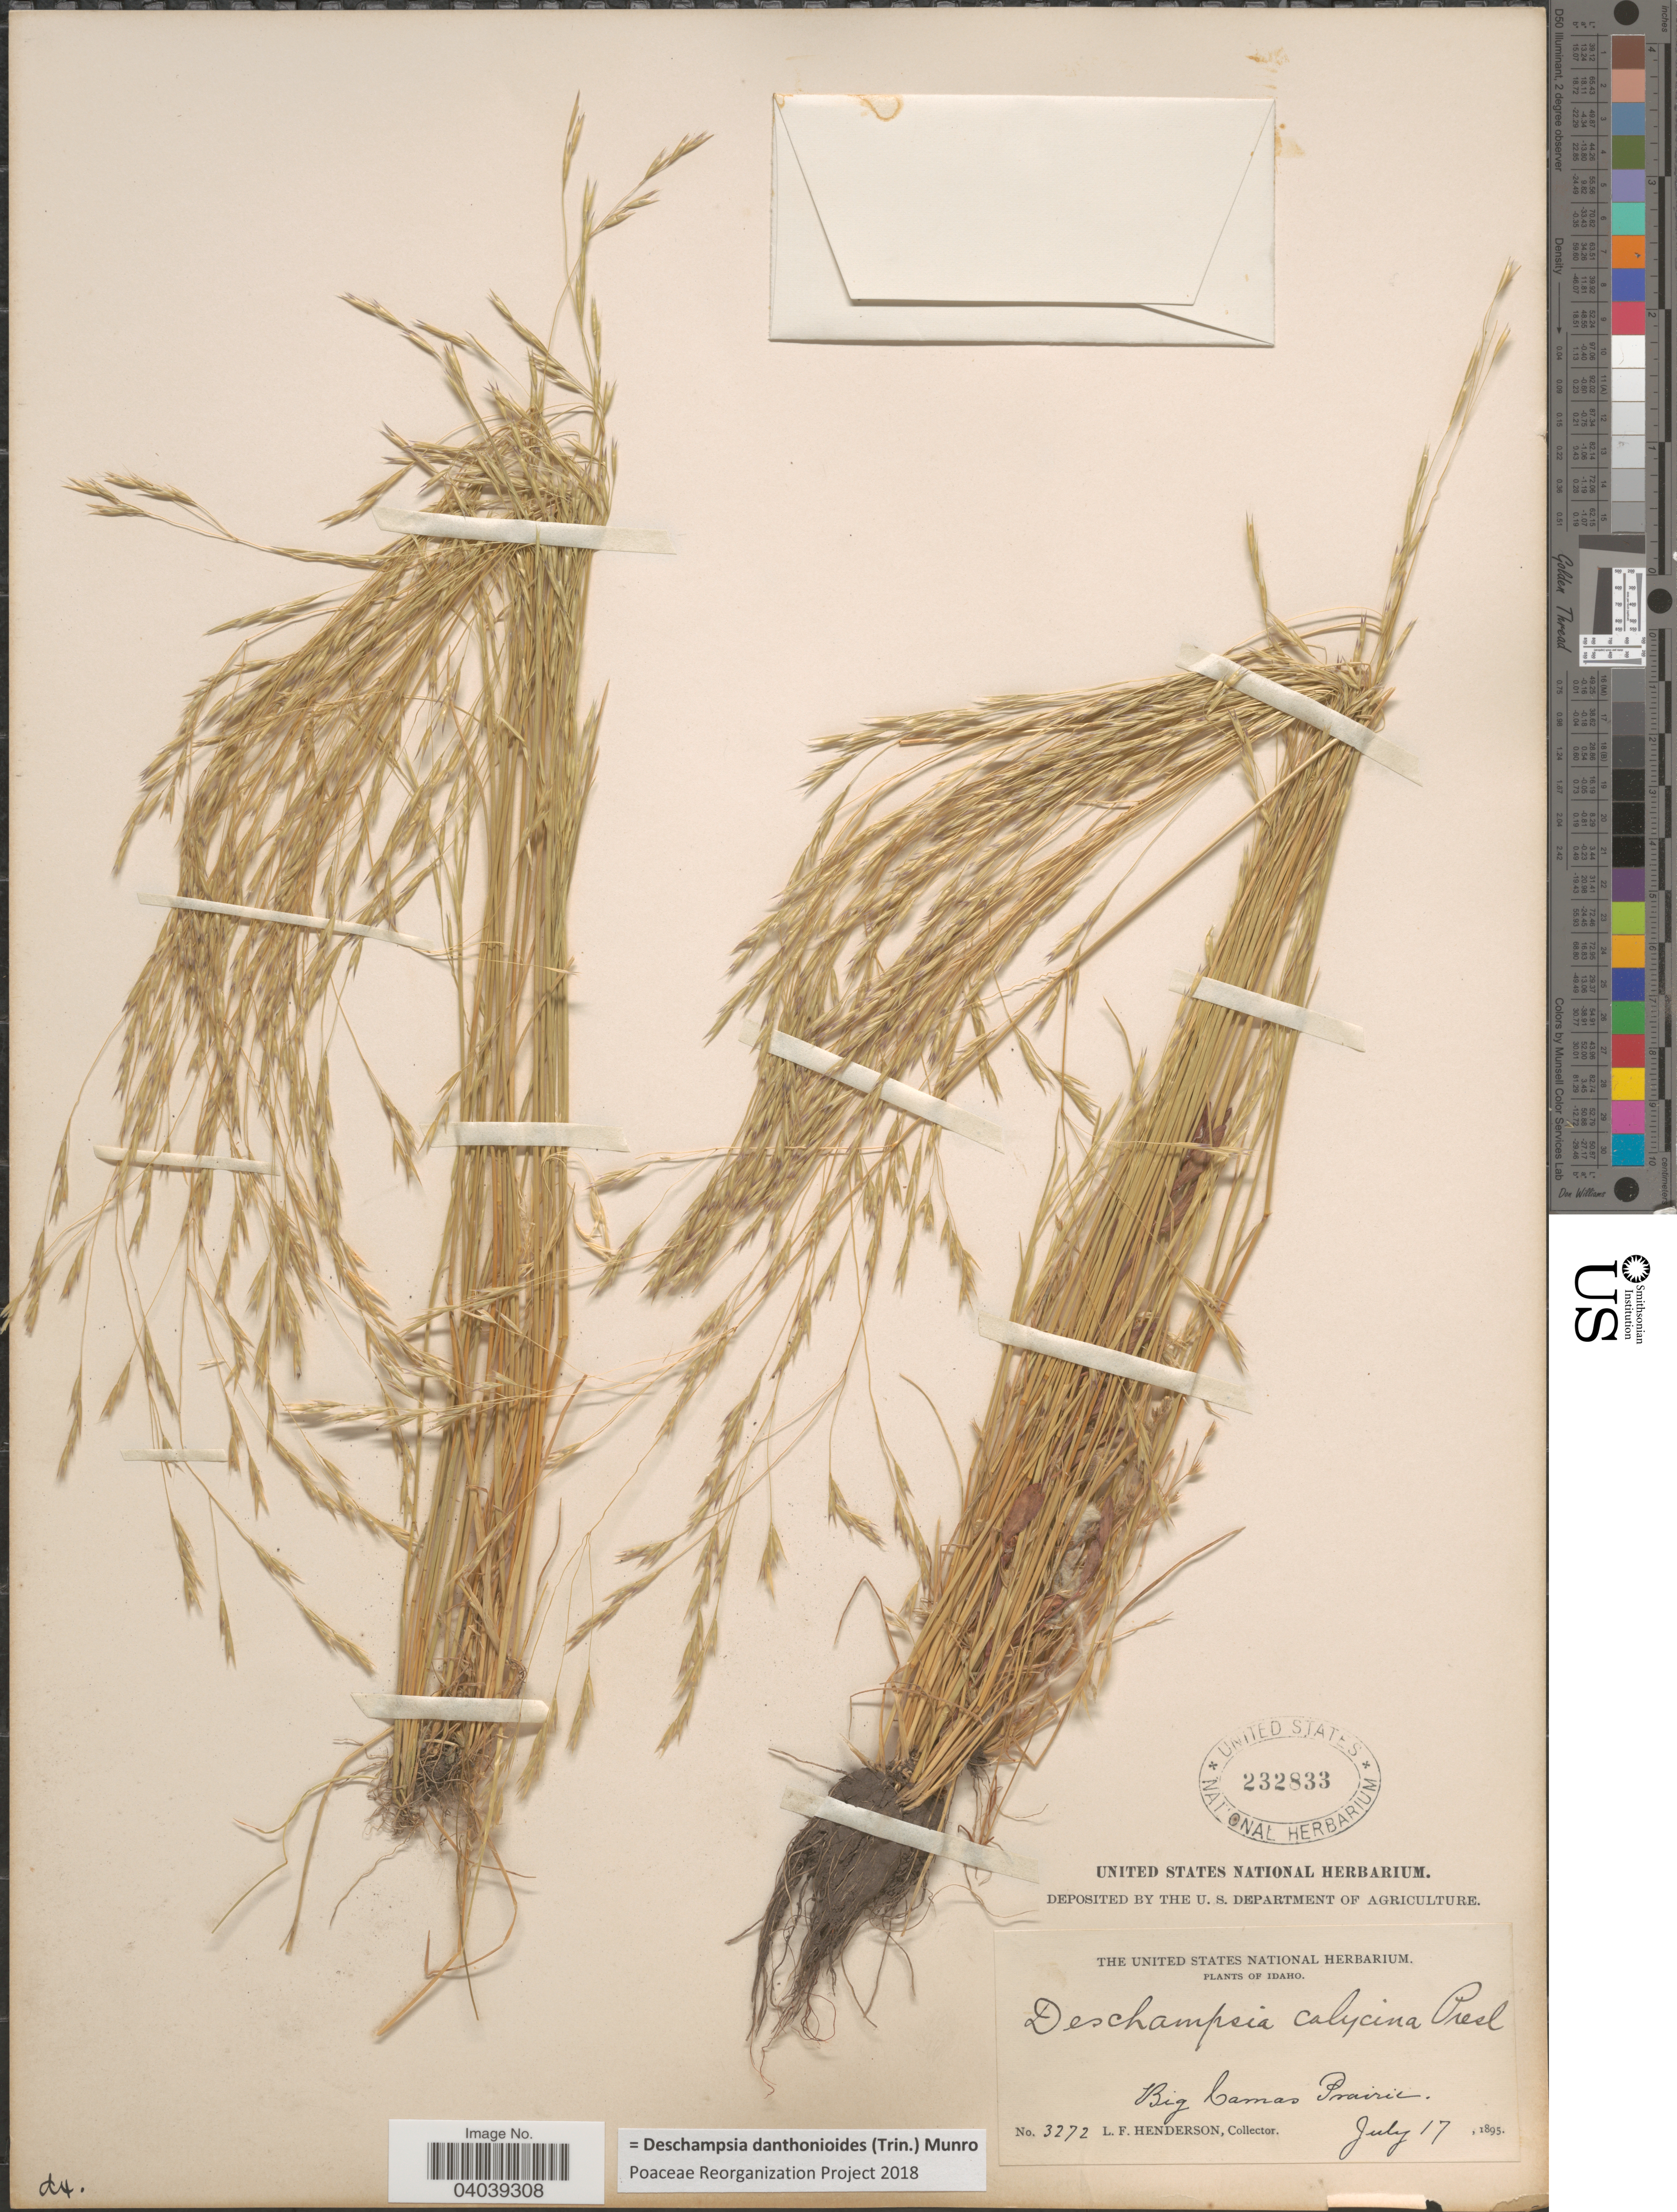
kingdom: Plantae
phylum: Tracheophyta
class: Liliopsida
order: Poales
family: Poaceae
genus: Deschampsia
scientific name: Deschampsia danthonioides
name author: (Trin.) Munro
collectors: L. Henderson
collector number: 3272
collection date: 1895-07-17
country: United States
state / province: Idaho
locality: Big Camas Prairie.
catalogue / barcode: US 232833